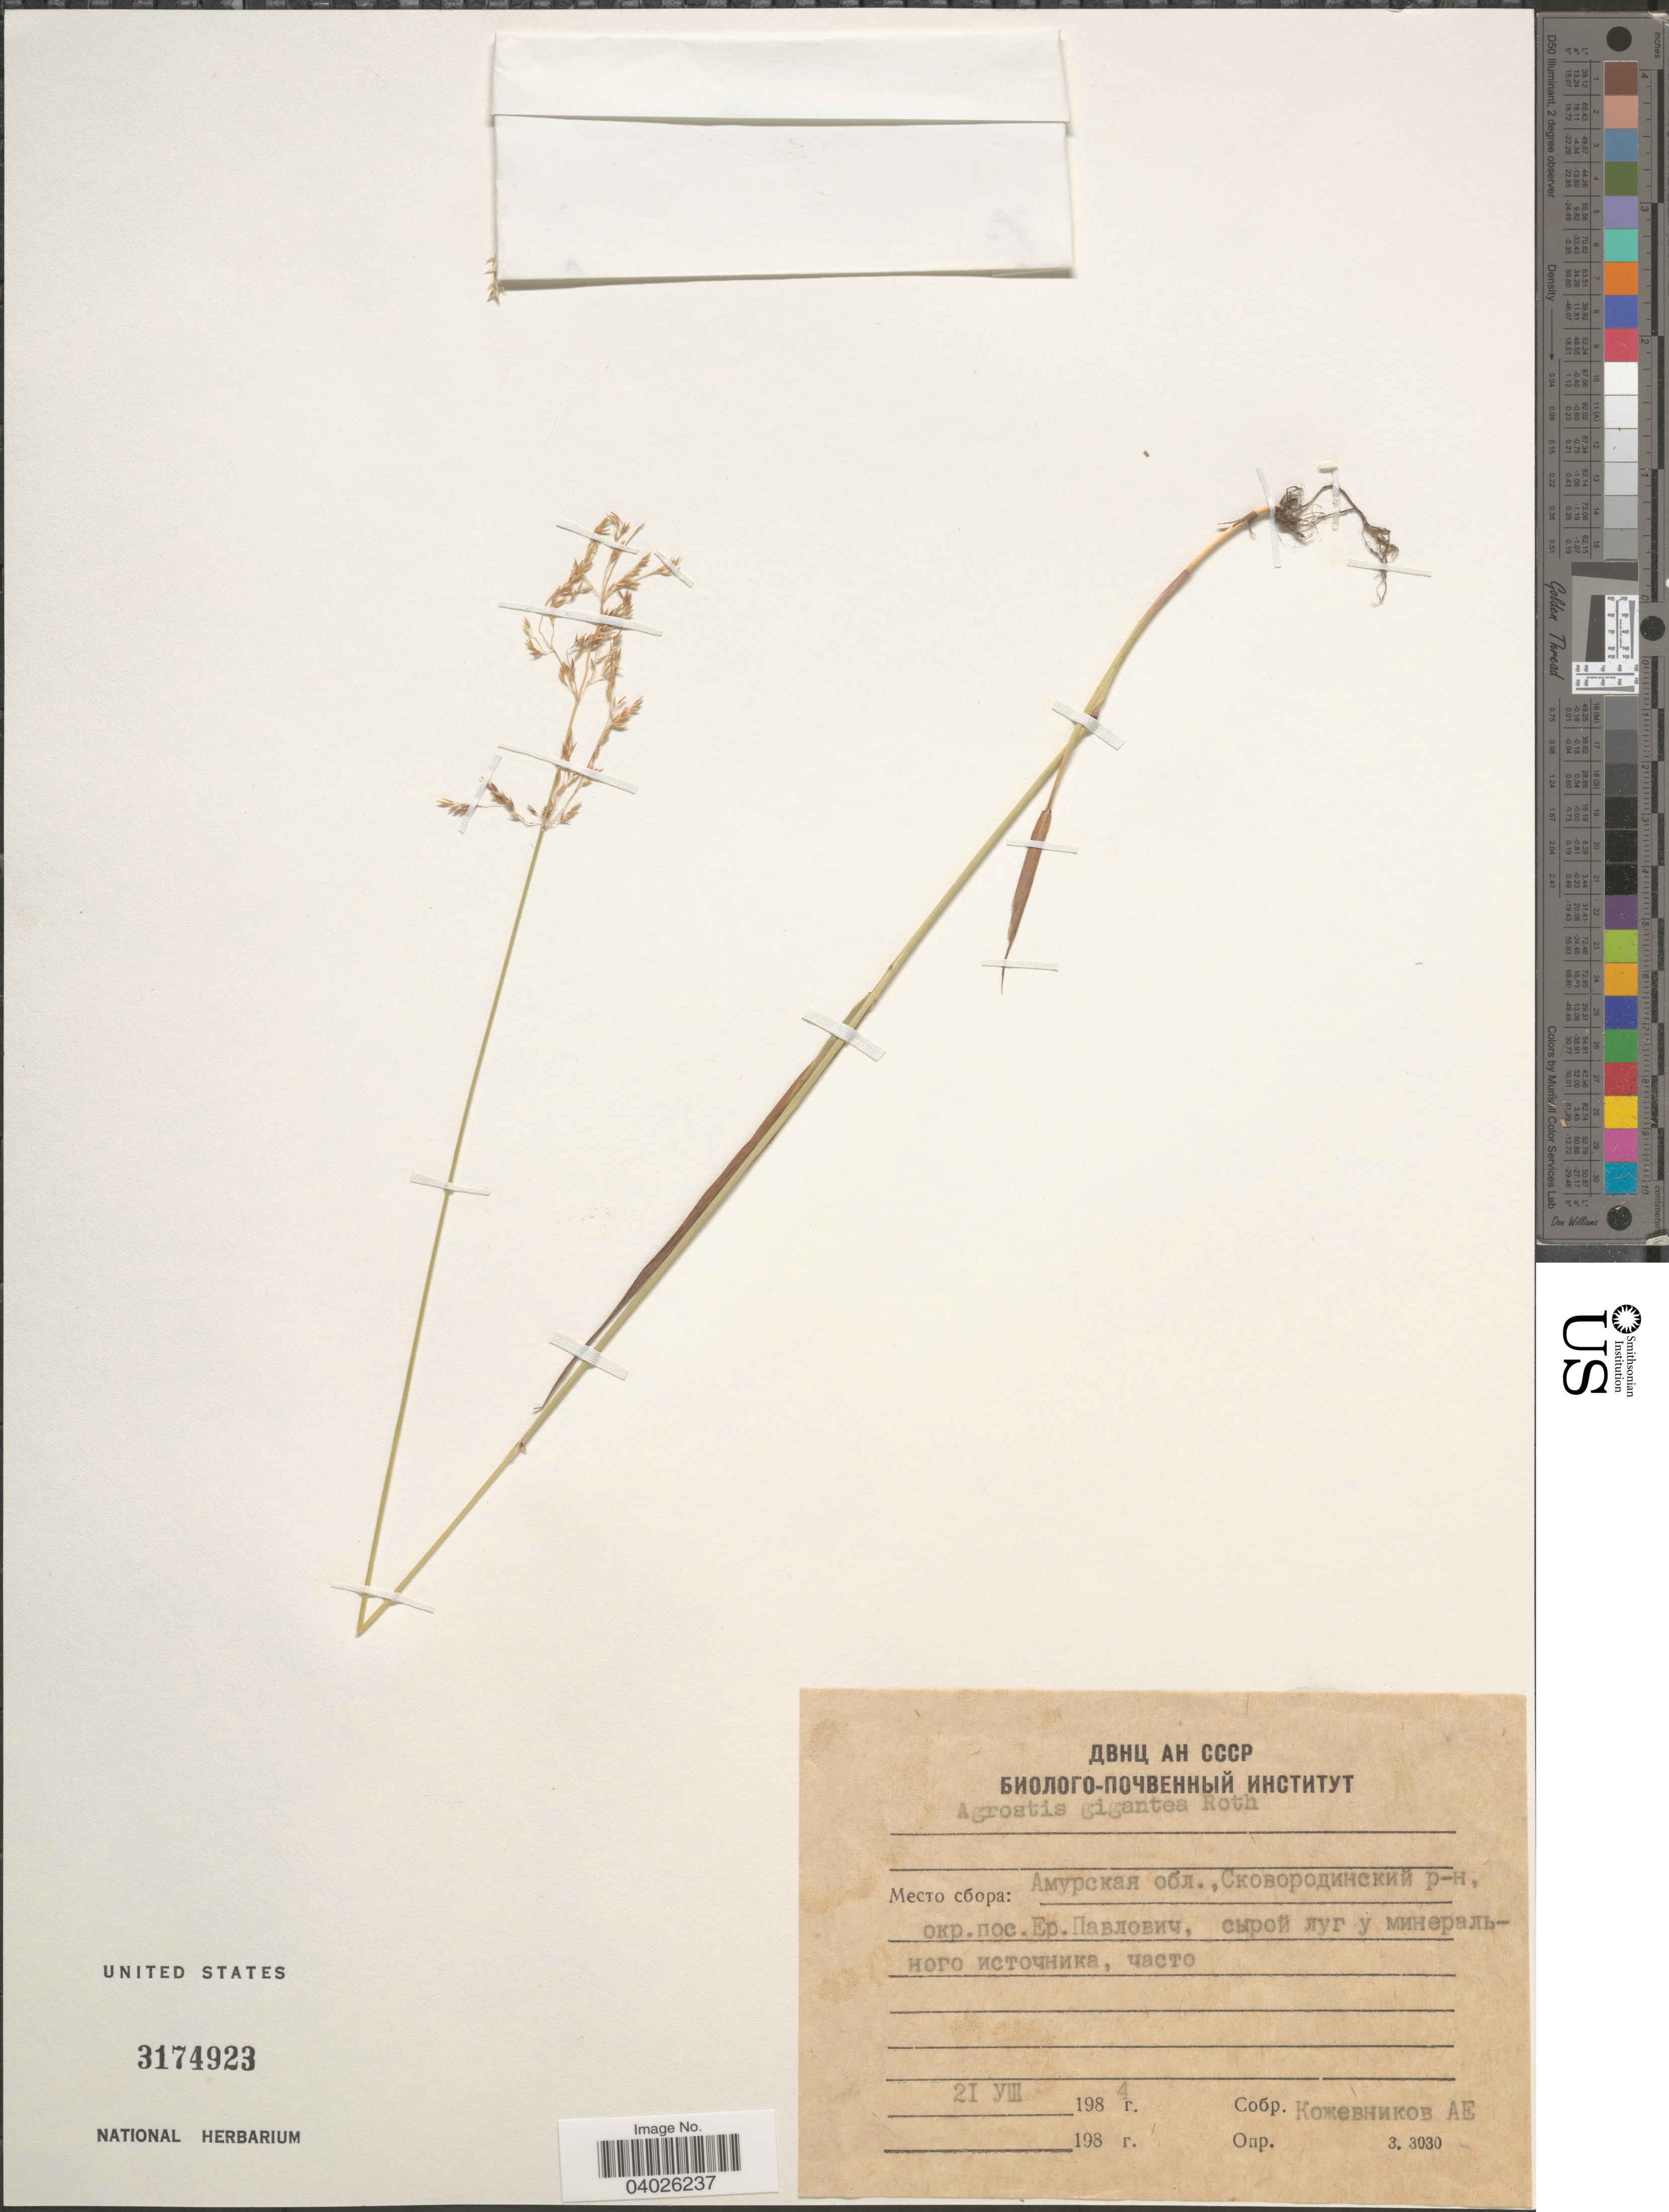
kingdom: Plantae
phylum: Tracheophyta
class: Liliopsida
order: Poales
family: Poaceae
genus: Agrostis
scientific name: Agrostis gigantea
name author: Roth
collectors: A. Kozhevnikov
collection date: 1984-08-21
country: Russian Federation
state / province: Amur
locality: Skovorodinskiy District, vicinity of village Yerofey Pavlovich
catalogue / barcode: US 3174923